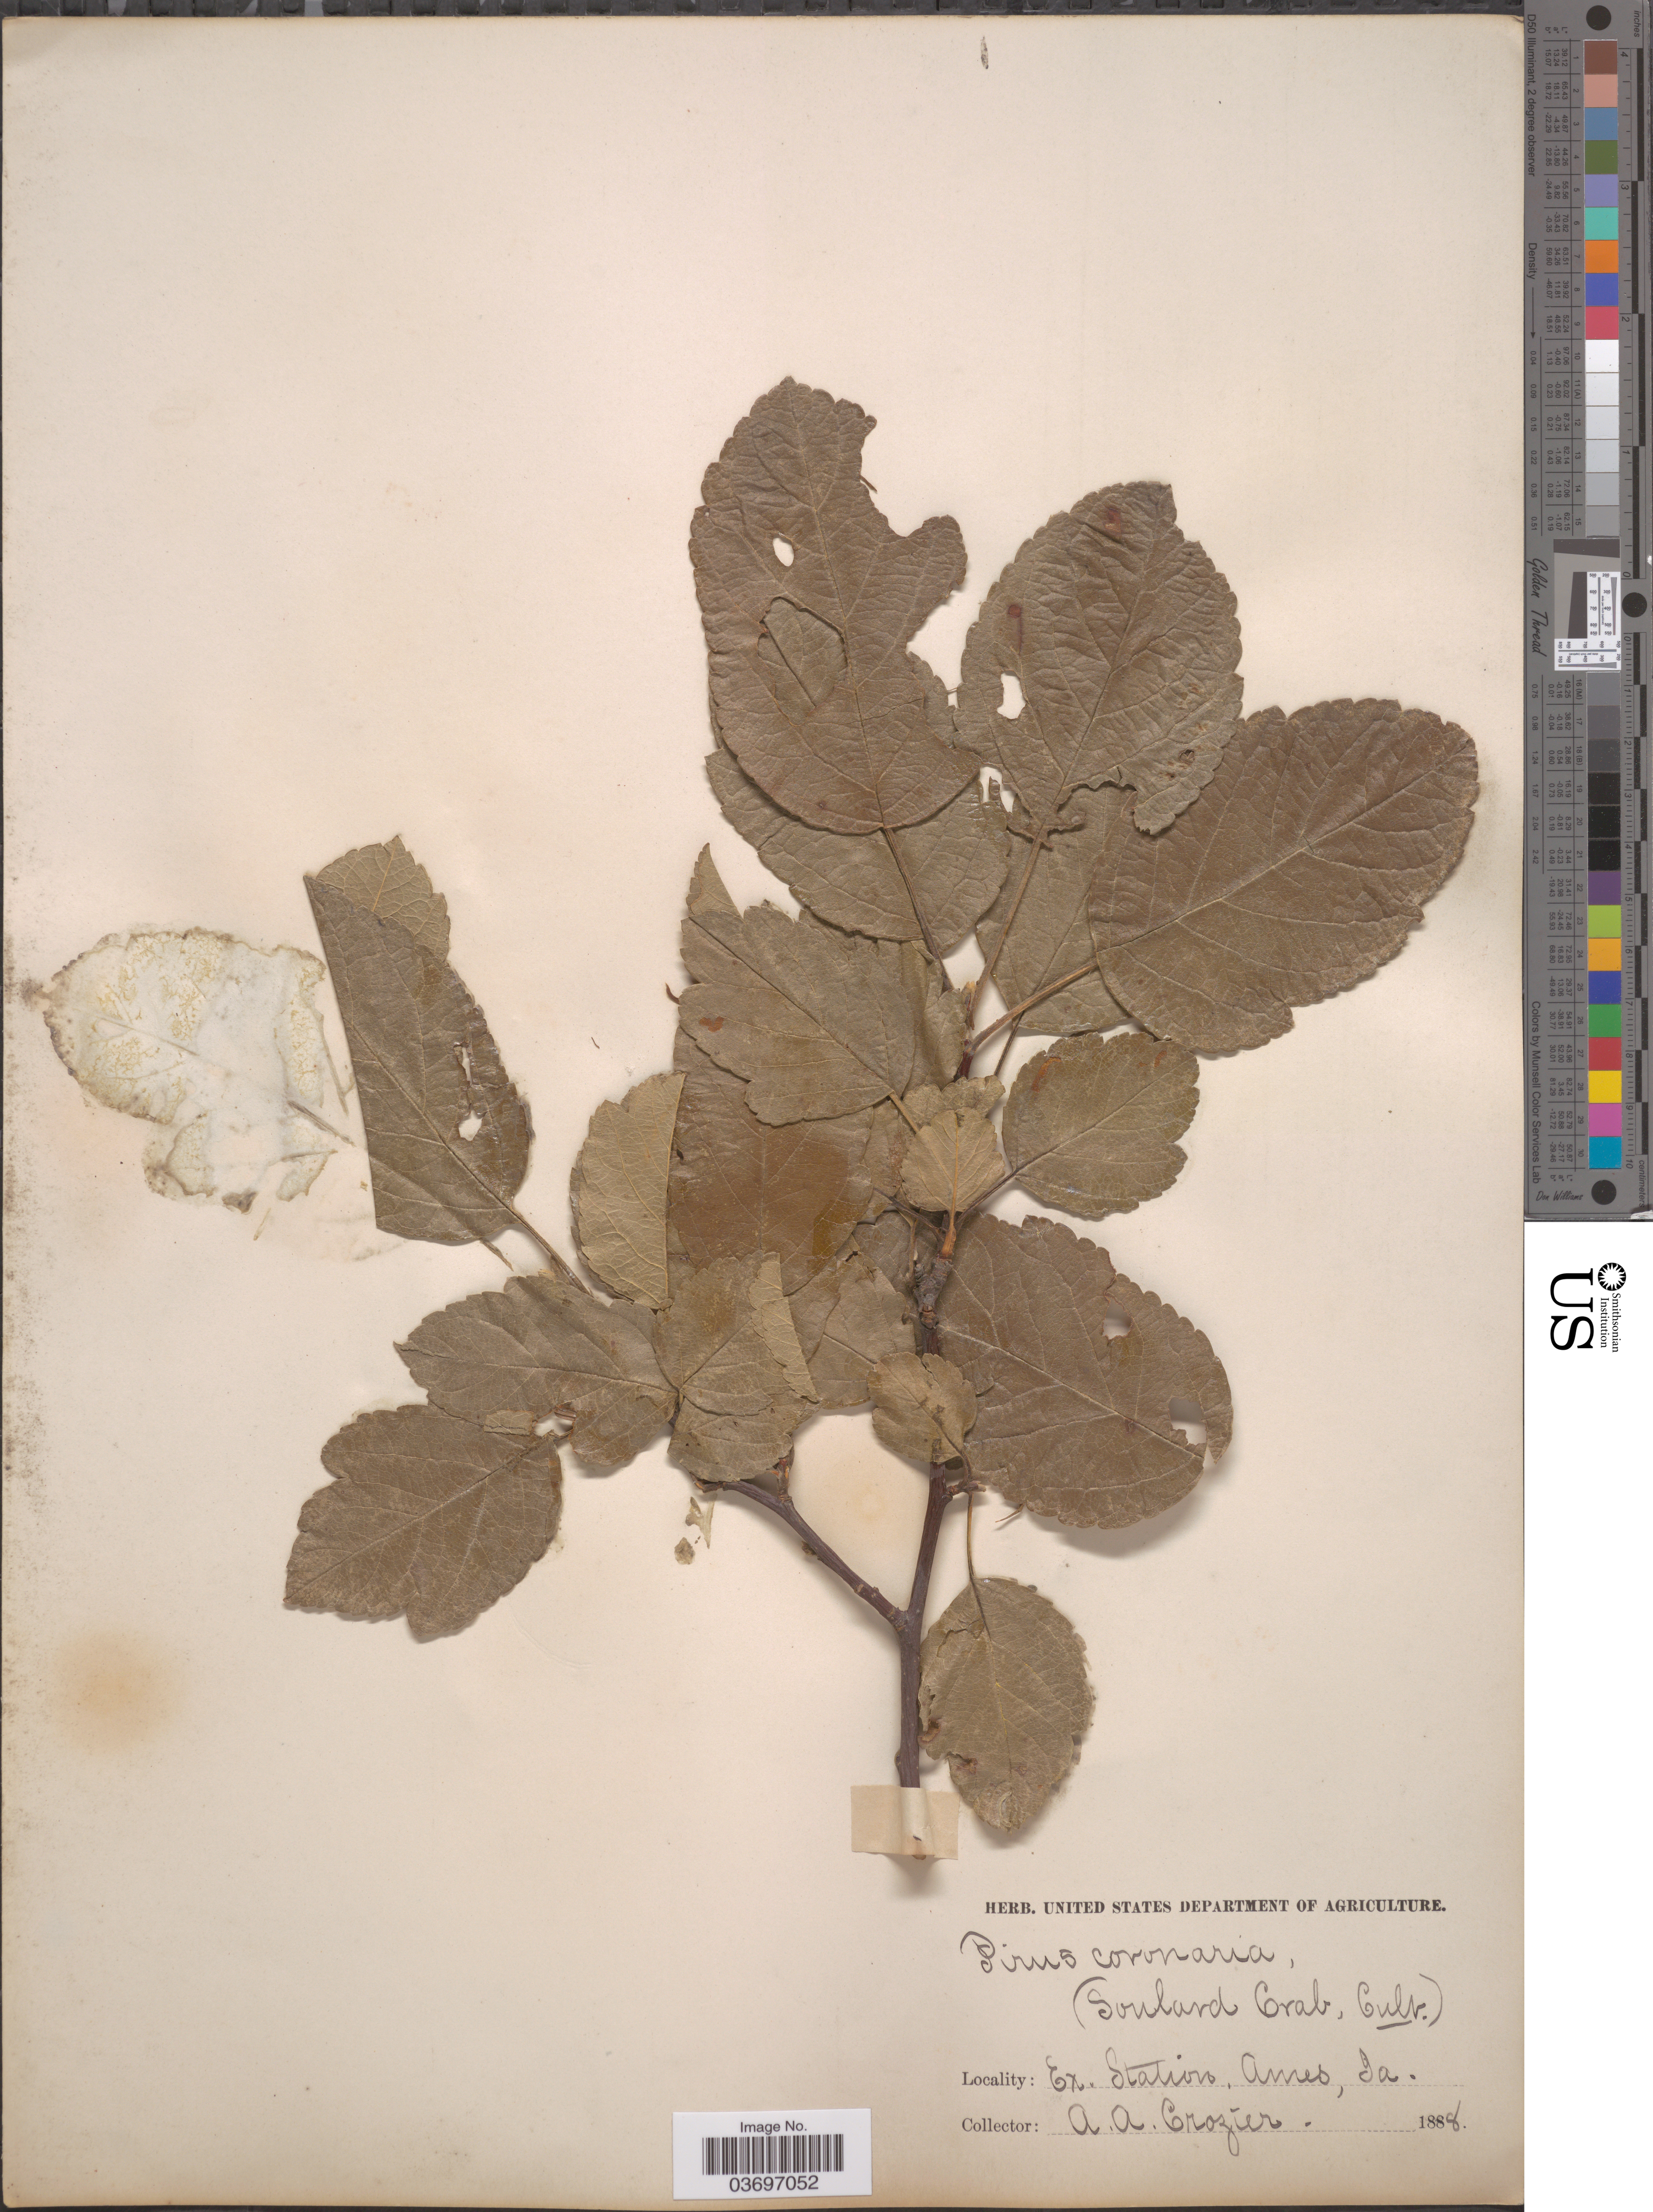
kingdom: Plantae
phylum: Tracheophyta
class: Magnoliopsida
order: Rosales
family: Rosaceae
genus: Malus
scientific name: Malus soulardi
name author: Britton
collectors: A. Crozier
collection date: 1888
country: United States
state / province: Georgia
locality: Ex. Stations. Ames.